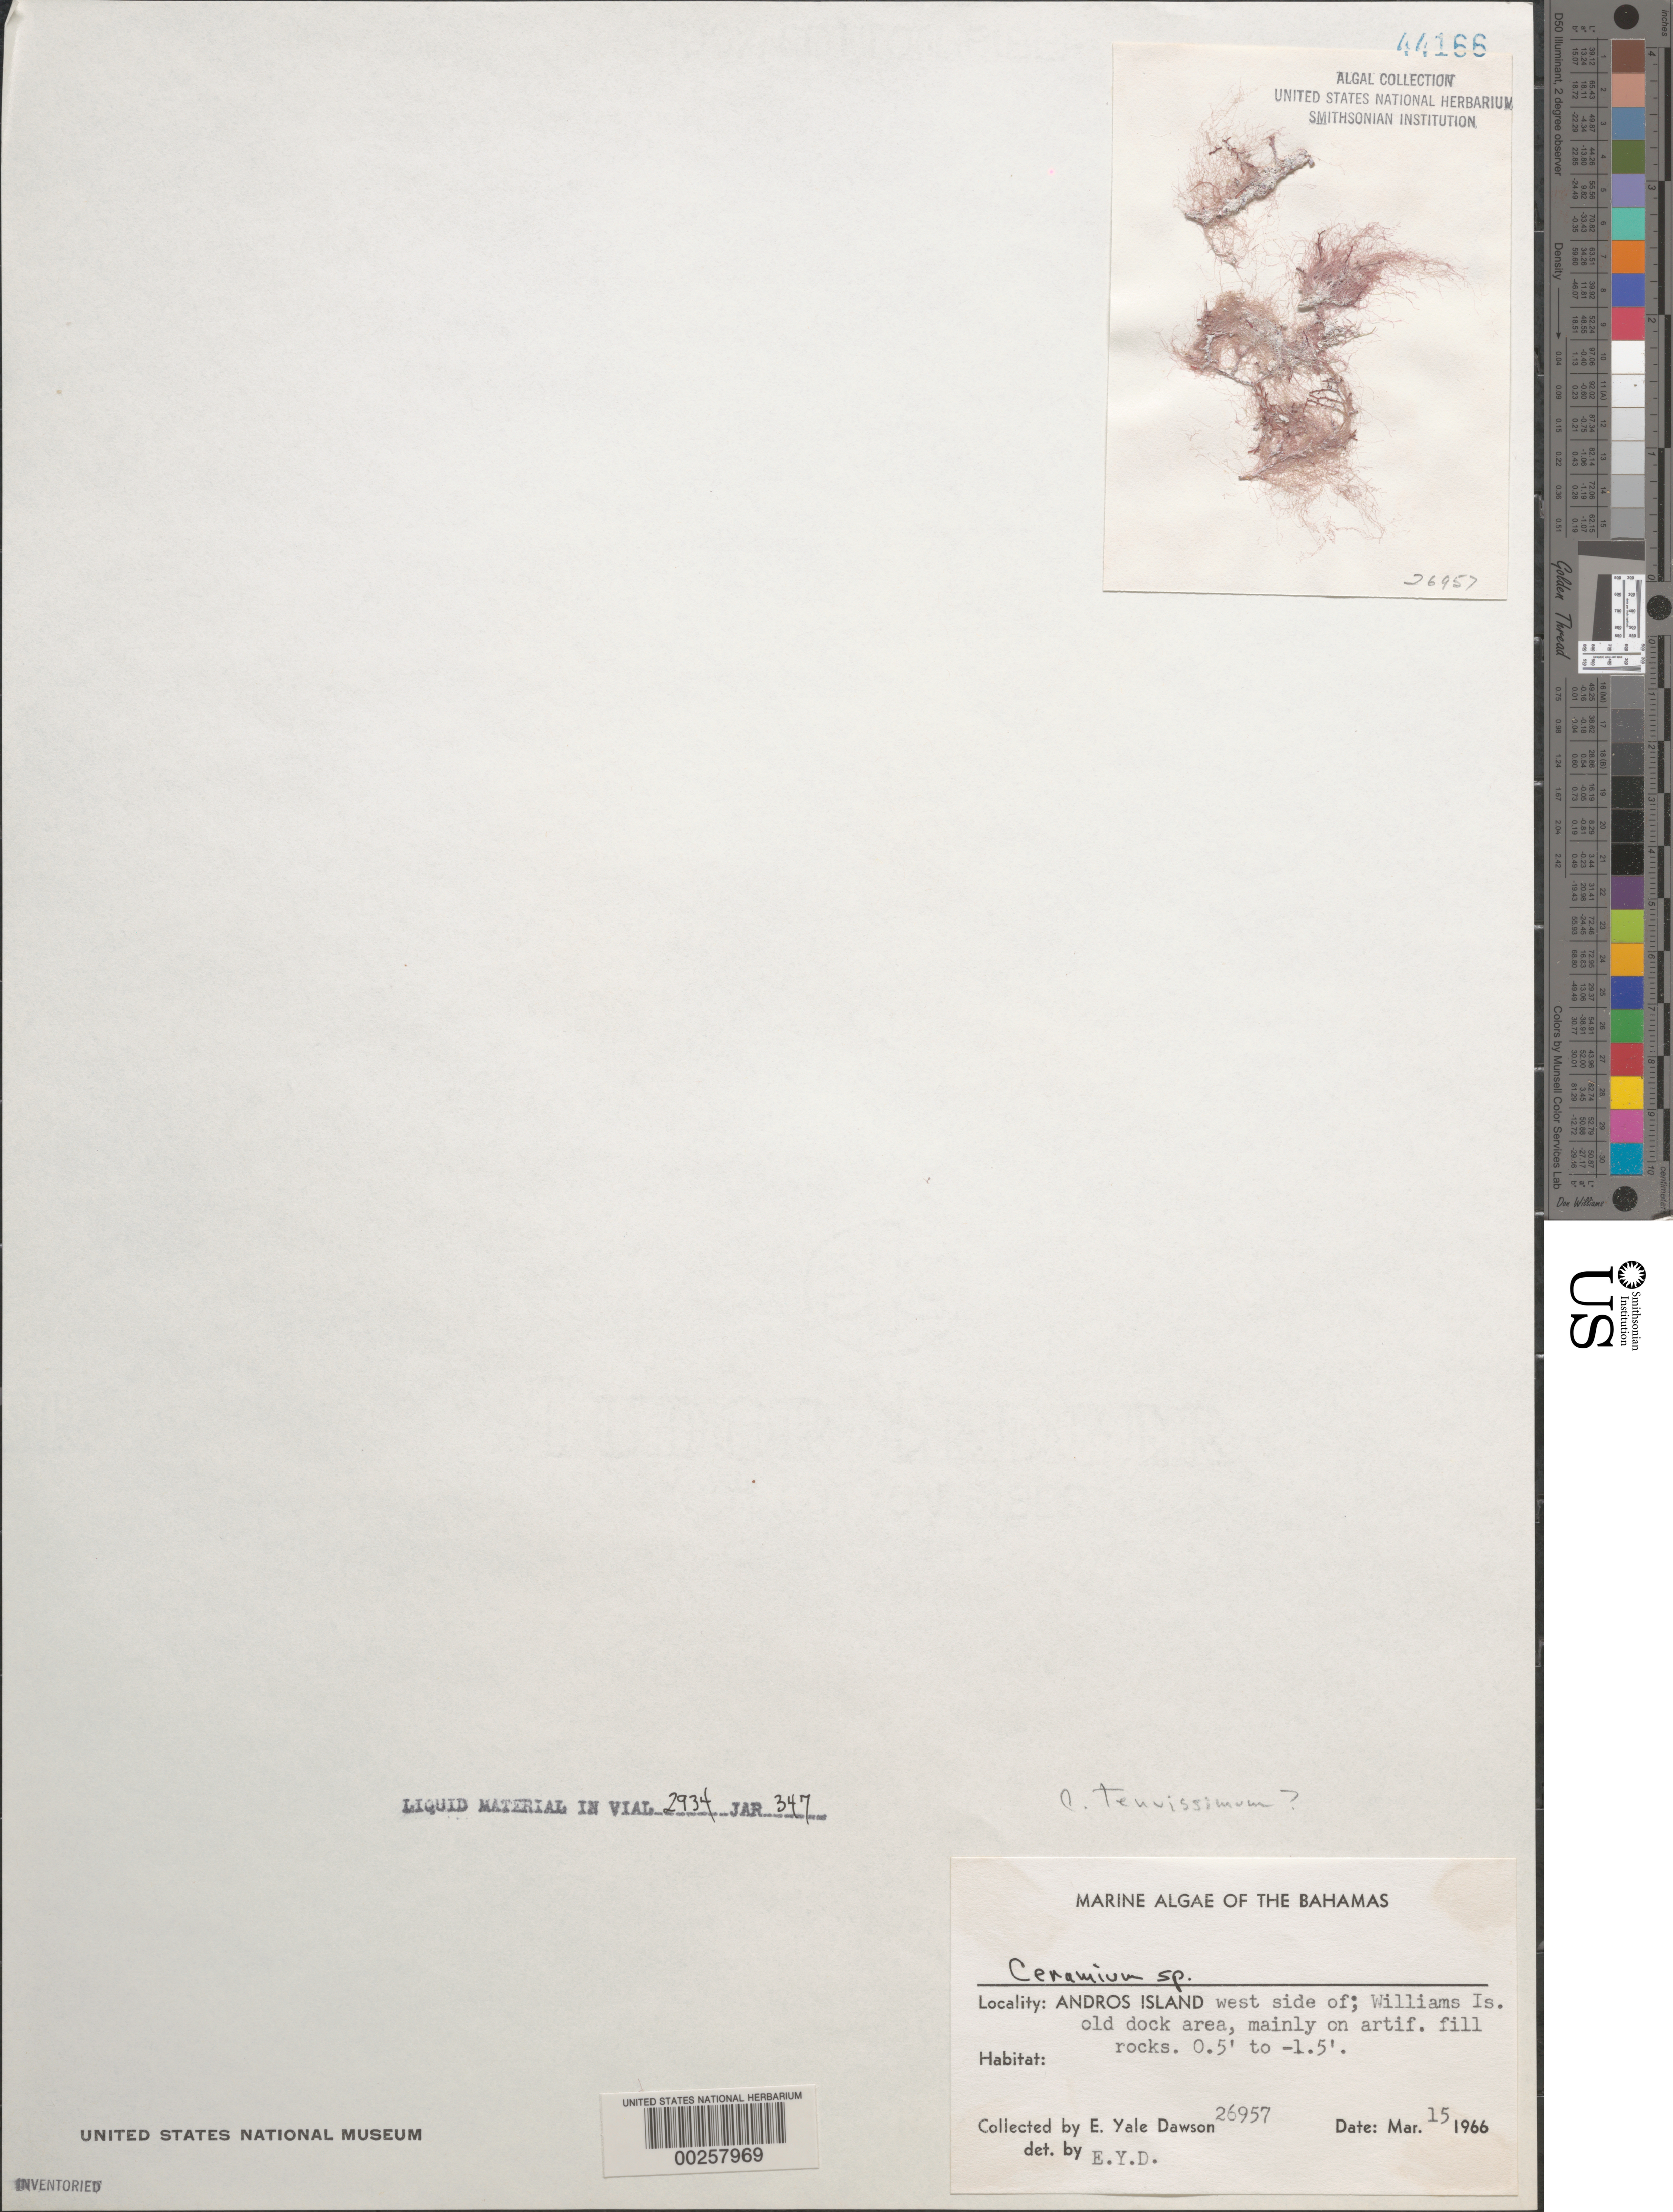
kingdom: Plantae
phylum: Rhodophyta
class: Florideophyceae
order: Ceramiales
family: Ceramiaceae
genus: Ceramium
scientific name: Ceramium diaphanum var. obscura, ined., 7/2023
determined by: Algae name updating Project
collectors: E. Y. Dawson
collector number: EYD 26957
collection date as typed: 15 Mar 1966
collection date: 1966-03-15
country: Bahamas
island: Andros Island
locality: West side of Andros Island, Williams Island old dock area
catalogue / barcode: US 44166